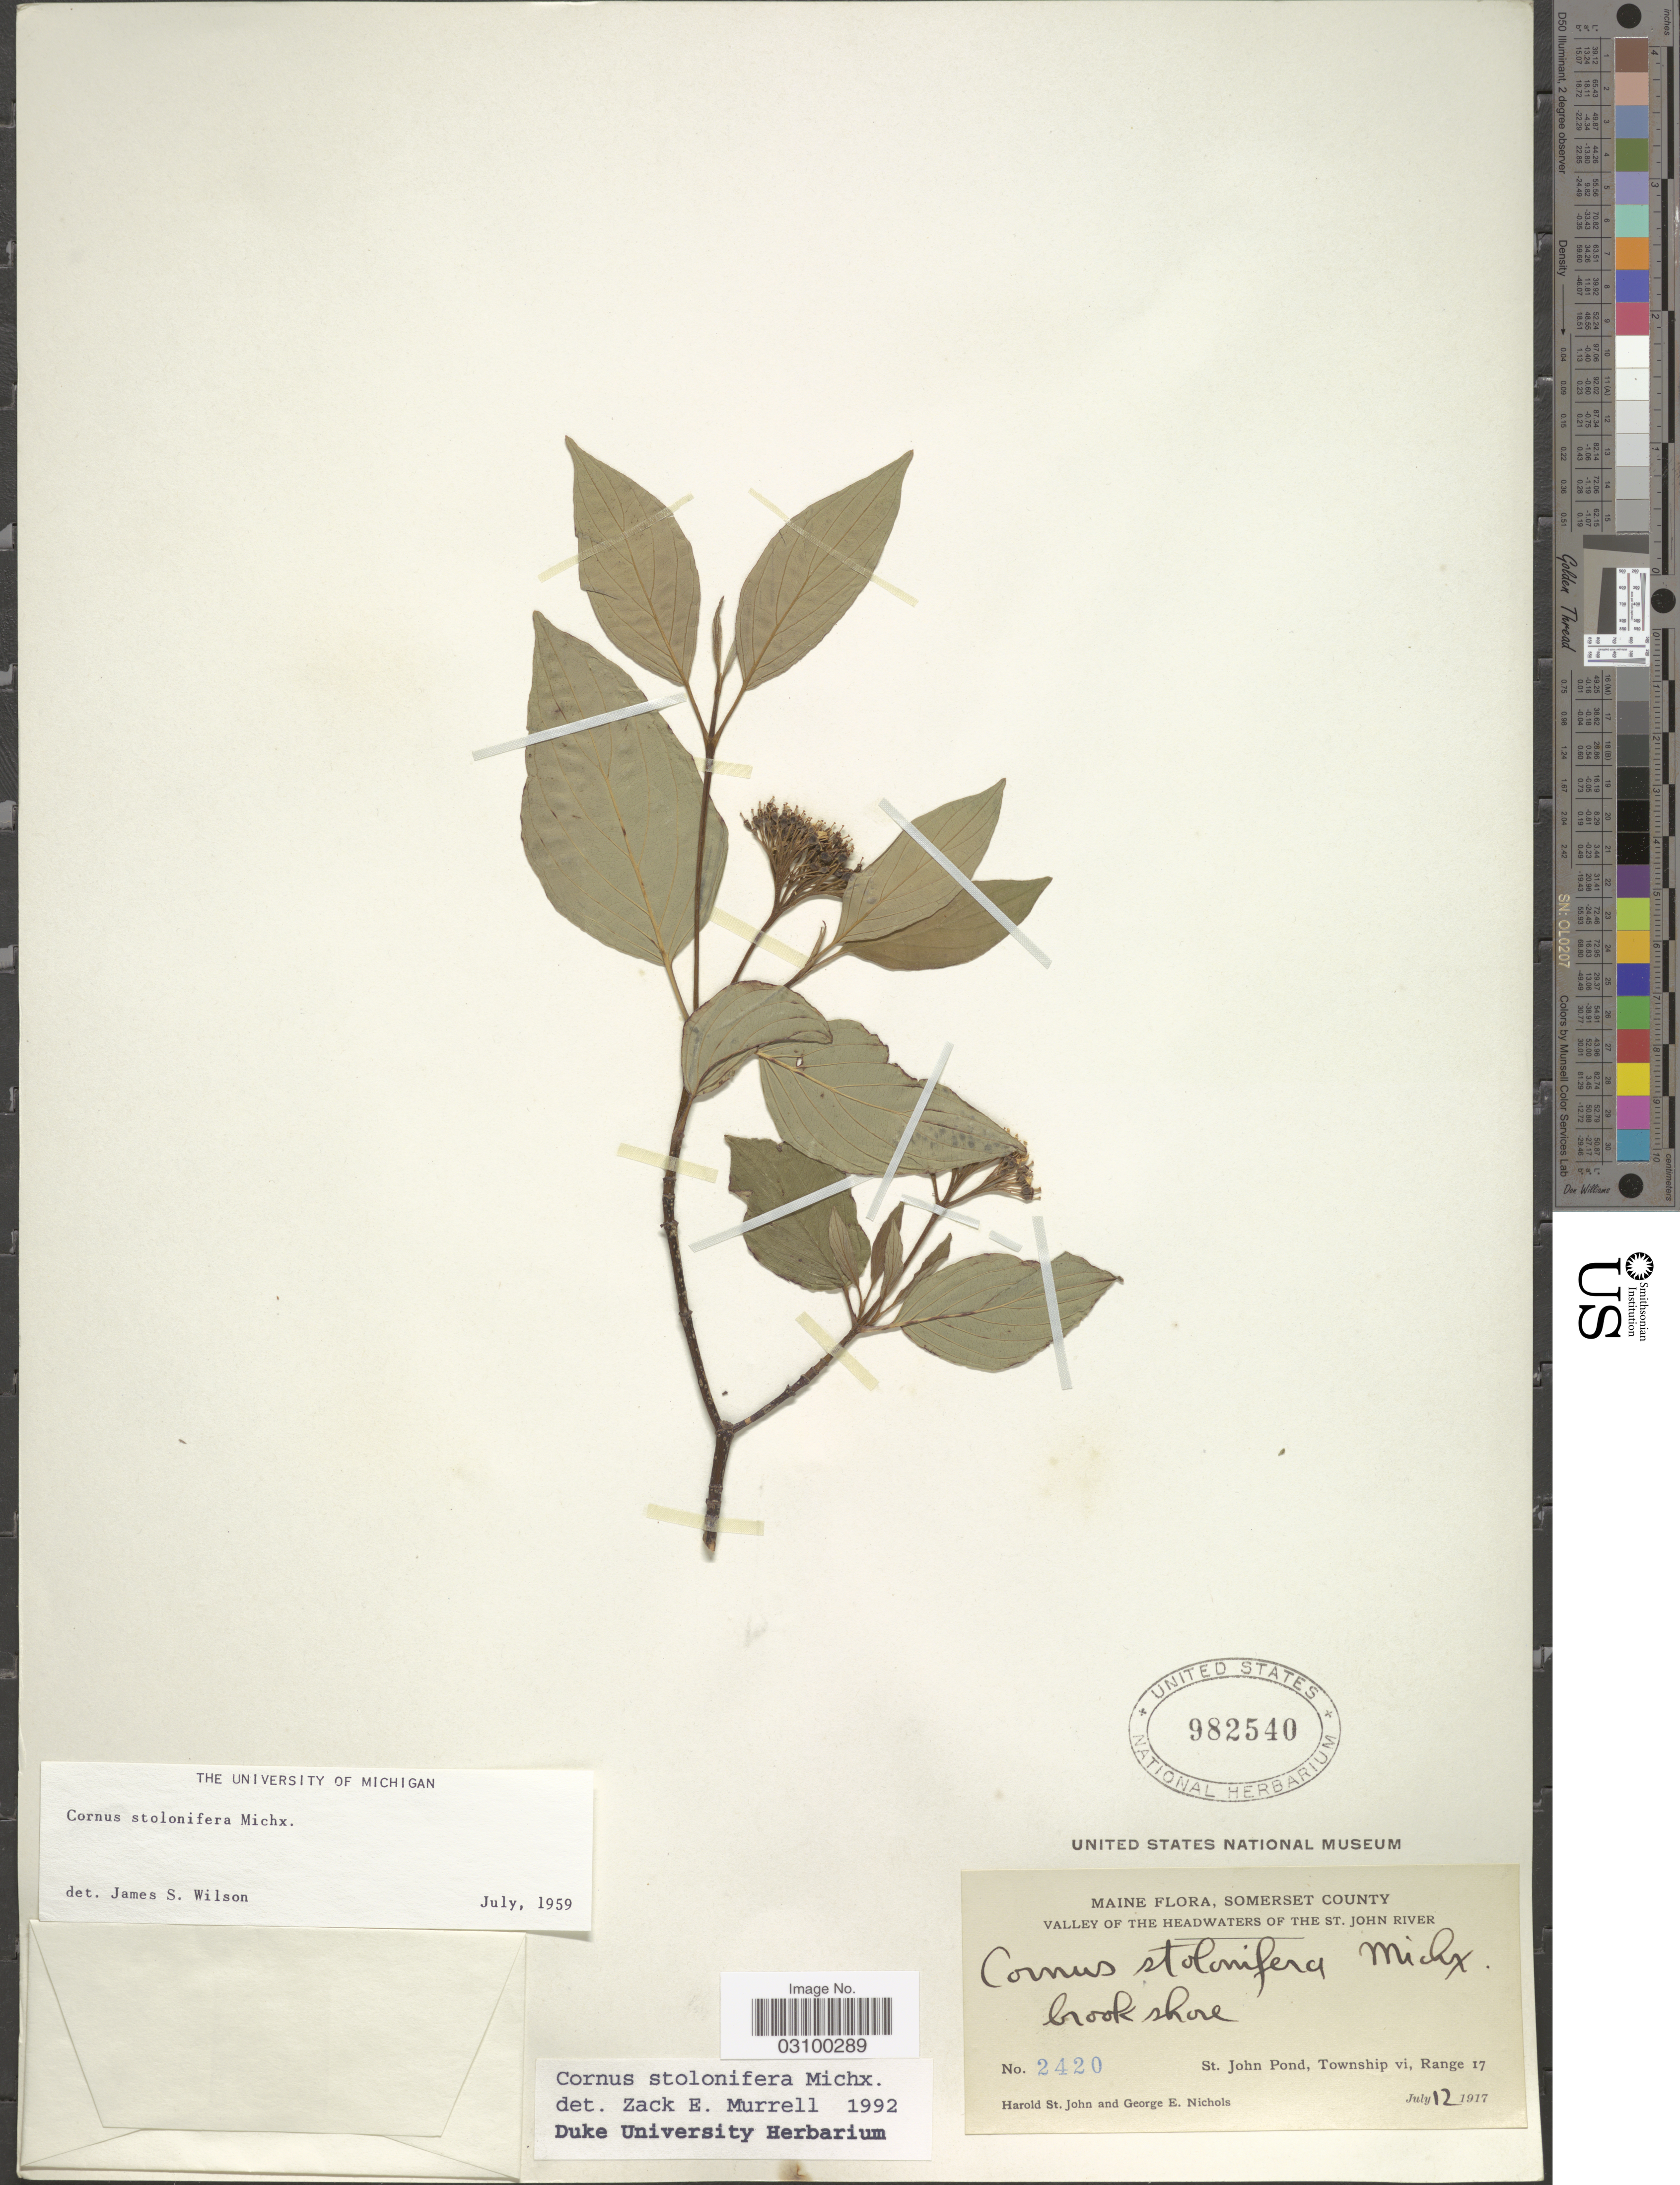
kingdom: Plantae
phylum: Tracheophyta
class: Magnoliopsida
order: Cornales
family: Cornaceae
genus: Cornus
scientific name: Cornus sericea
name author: L.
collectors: H. St. John & G. E. Nichols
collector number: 2420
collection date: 1917-07-12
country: United States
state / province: Maine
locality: Somerset County. Valley of the Headwaters of the St. John River. St. John Pond, Township vi, Range 17.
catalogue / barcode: US 982540